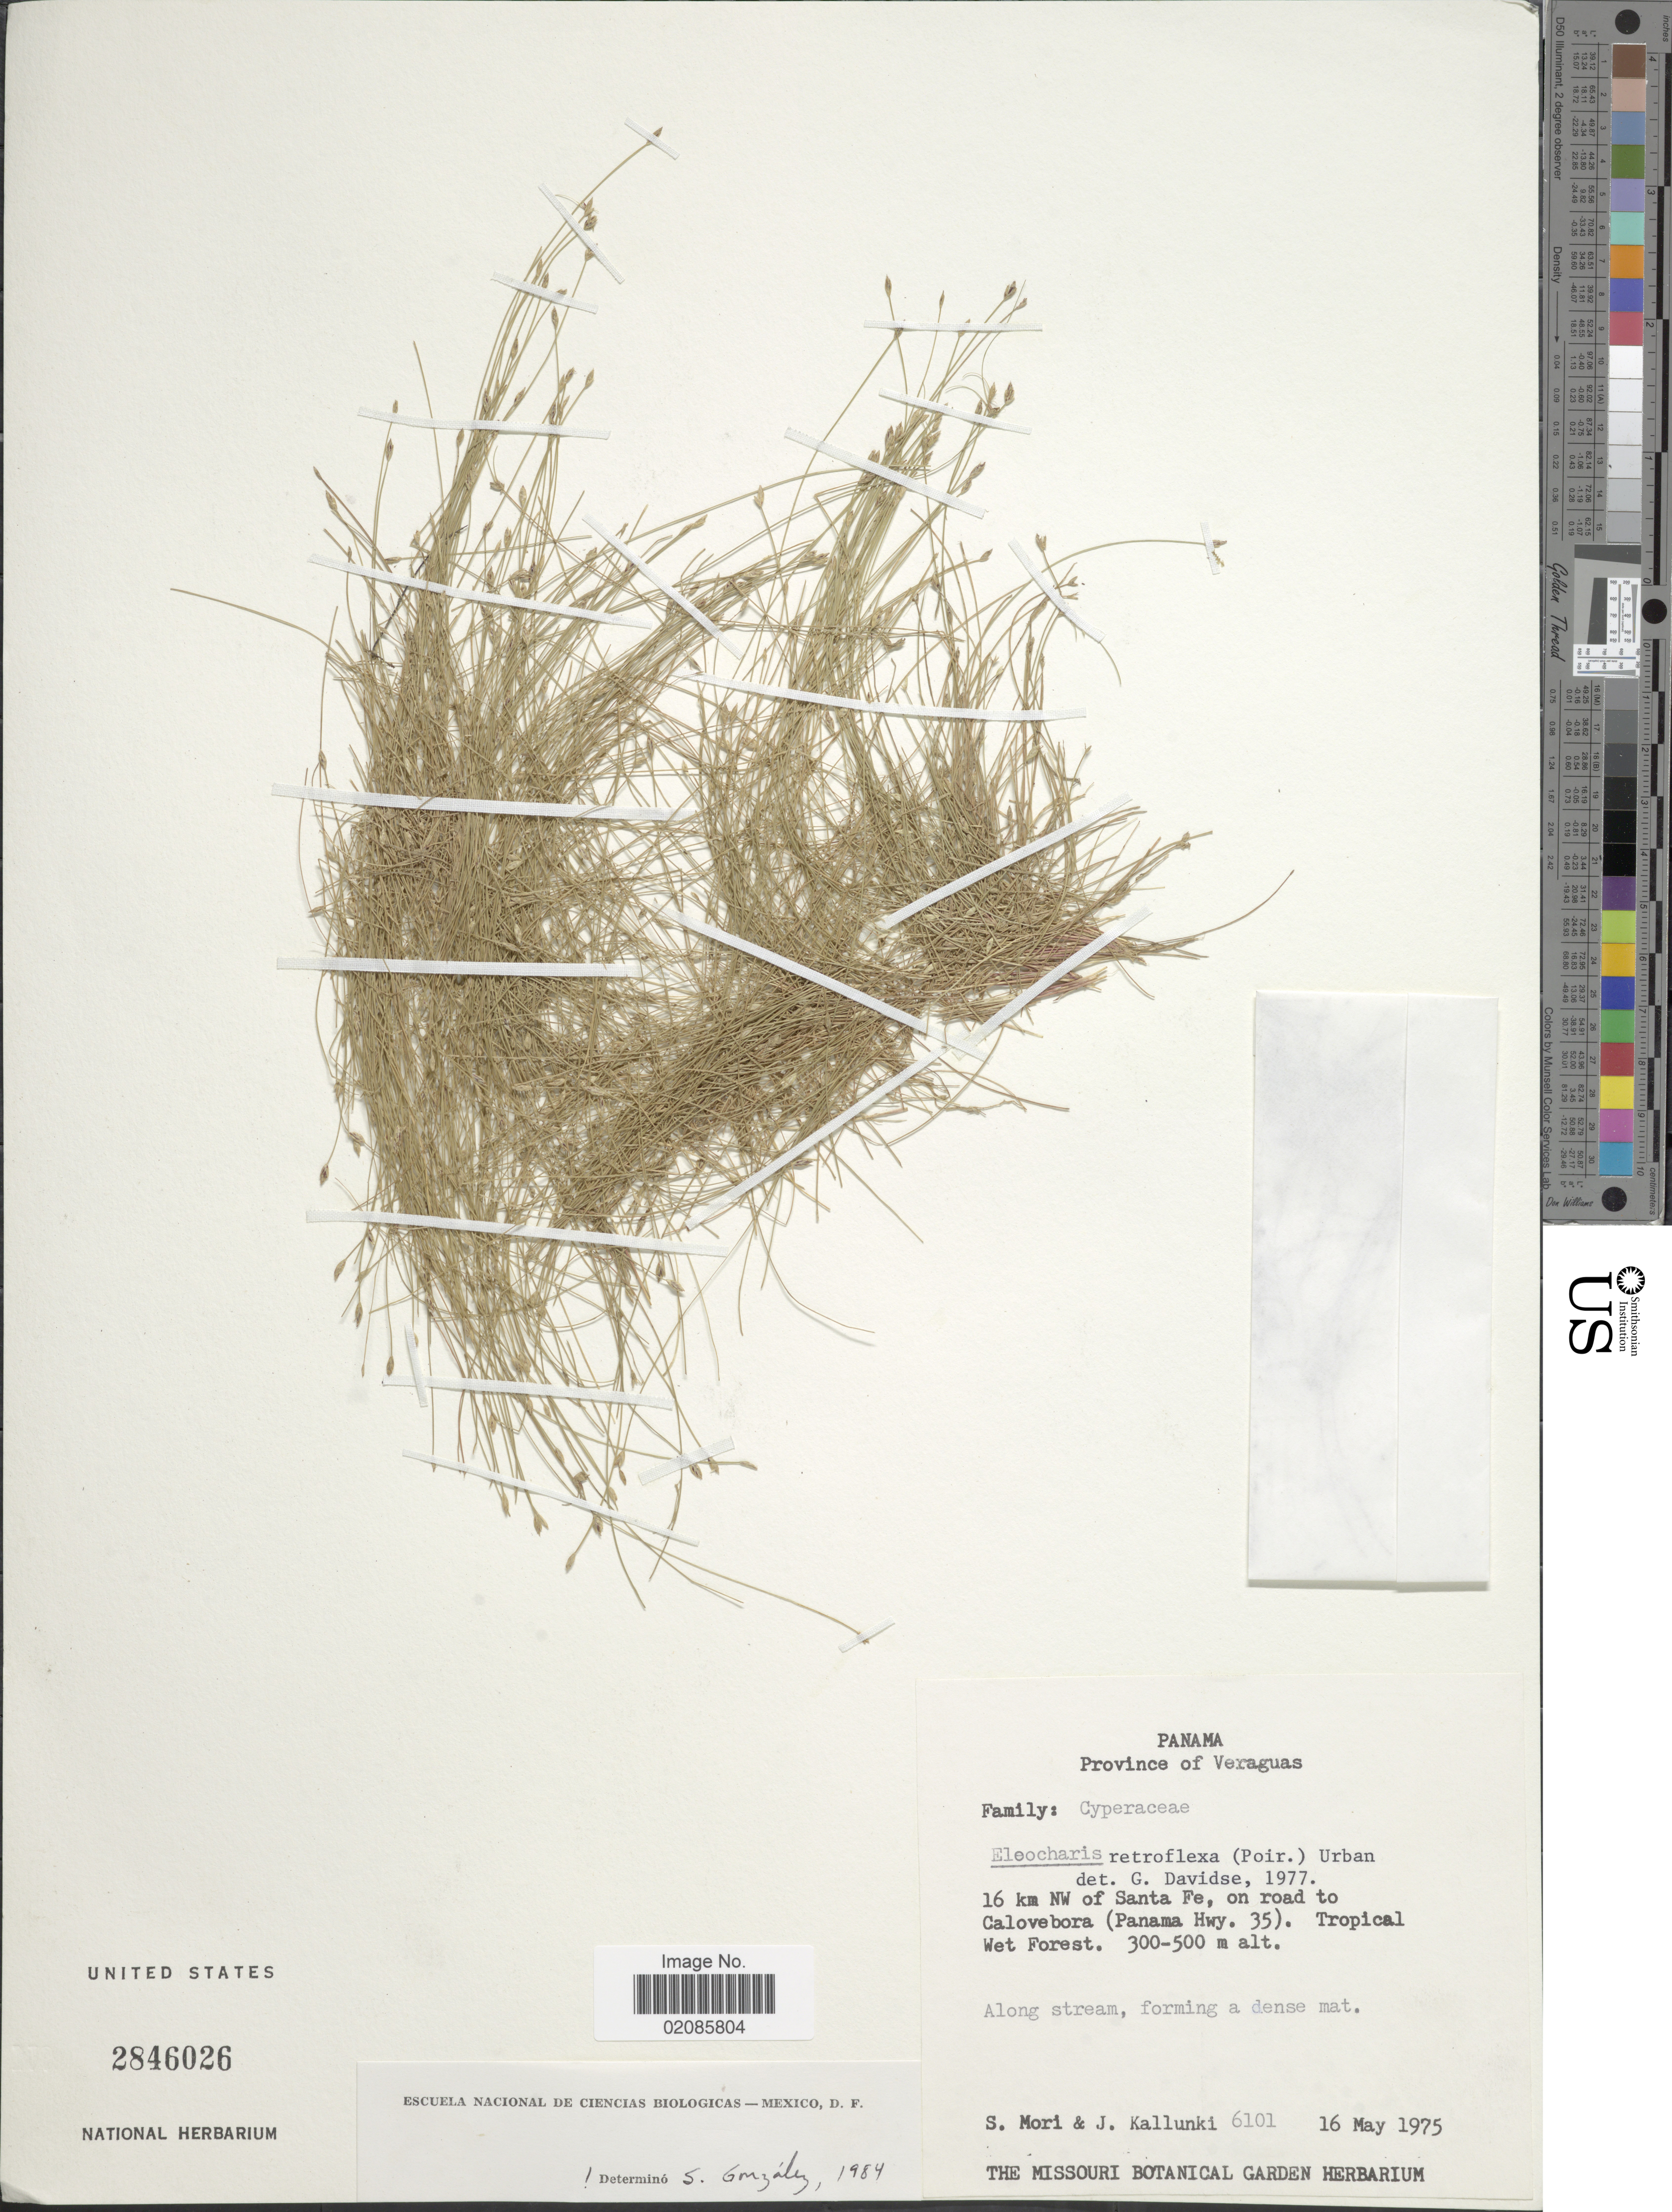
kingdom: Plantae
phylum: Tracheophyta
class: Liliopsida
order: Poales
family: Cyperaceae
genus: Eleocharis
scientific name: Eleocharis retroflexa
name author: (Poir.) Urb.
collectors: S. Mori & J. Kallunki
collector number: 6101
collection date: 1975-05-16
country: Panama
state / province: Veraguas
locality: Province of Veraguas. 16 km NW of Santa Fe, on road to Calovebora (Panama Hwy. 35). Tropical Wet Forest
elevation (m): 300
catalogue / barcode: US 2846026